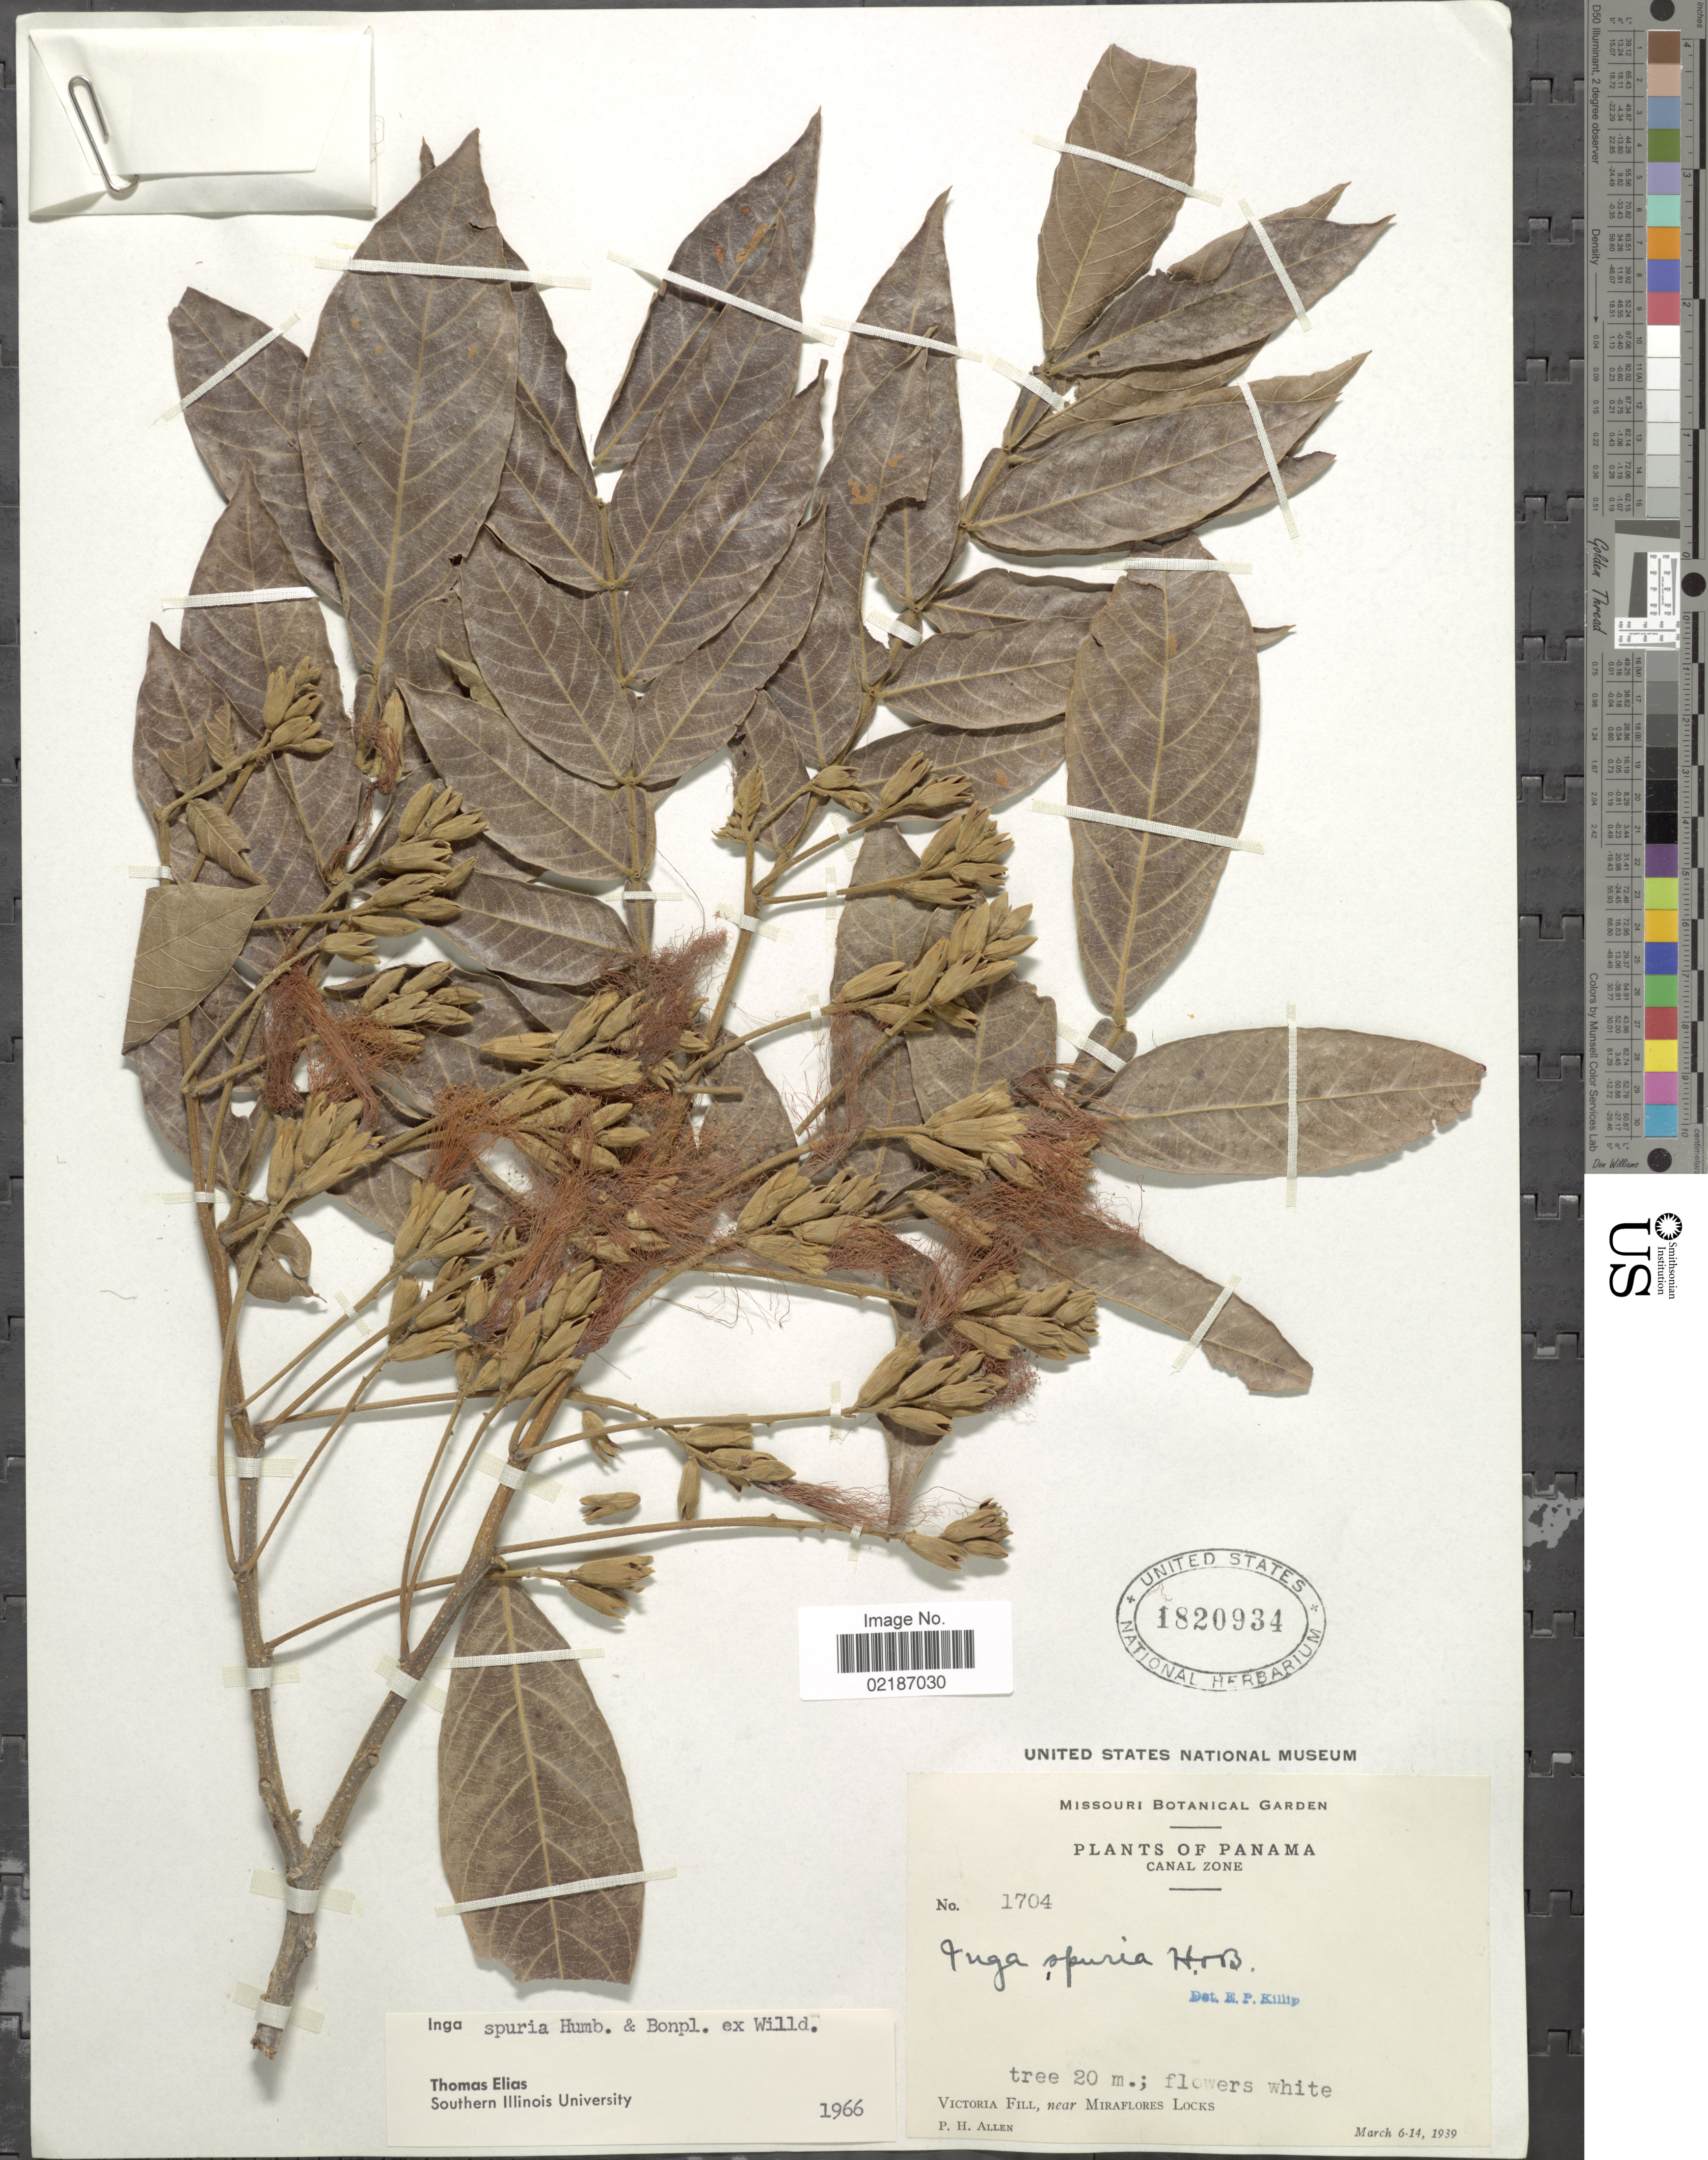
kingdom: Plantae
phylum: Tracheophyta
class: Magnoliopsida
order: Fabales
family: Fabaceae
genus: Inga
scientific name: Inga vera subsp. vera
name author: Willd.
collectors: P. H. Allen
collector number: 1704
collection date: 1939-03-06/1939-03-14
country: Panama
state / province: Panamá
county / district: Canal Zone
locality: Victoria Fillm bear Miraflores Locks, Canal Zone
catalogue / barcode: US 1820934